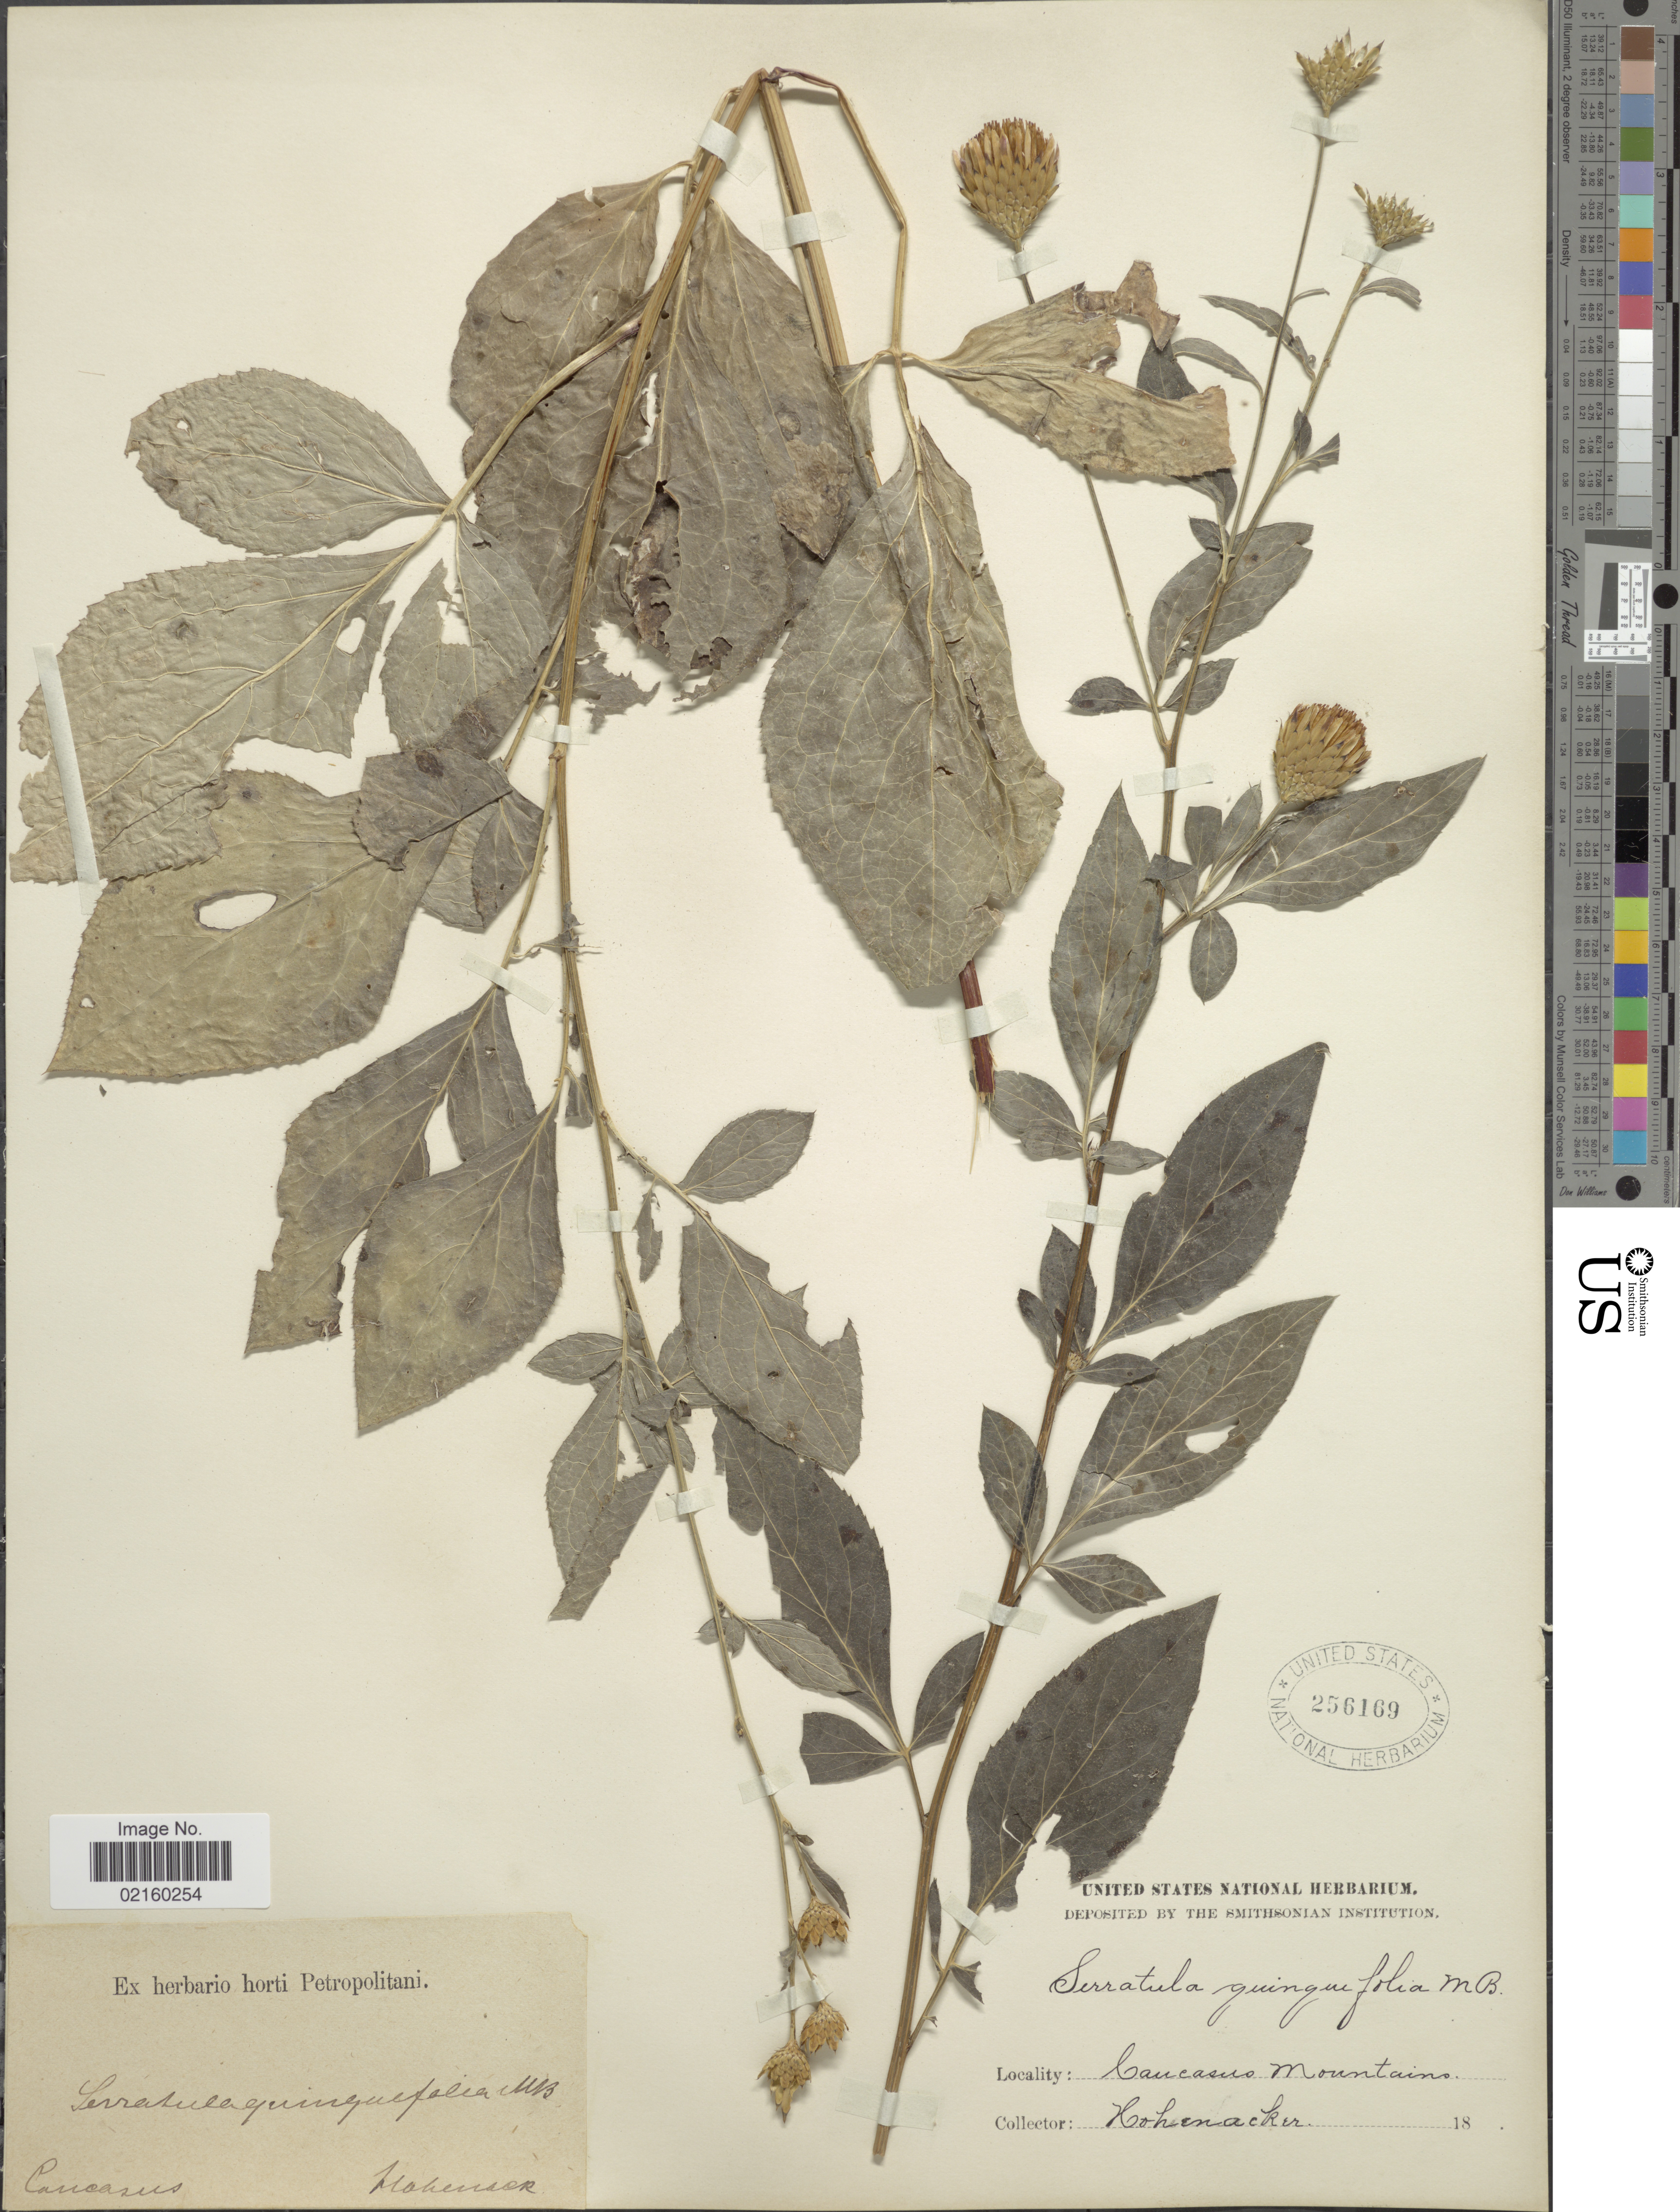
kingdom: Plantae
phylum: Tracheophyta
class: Magnoliopsida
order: Asterales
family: Asteraceae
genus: Klasea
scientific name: Klasea quinquefolia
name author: (Willd.) Greuter & Wagenitz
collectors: Hohenacker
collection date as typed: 18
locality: Caucasus Mountains, Caucasus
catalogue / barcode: US 256169